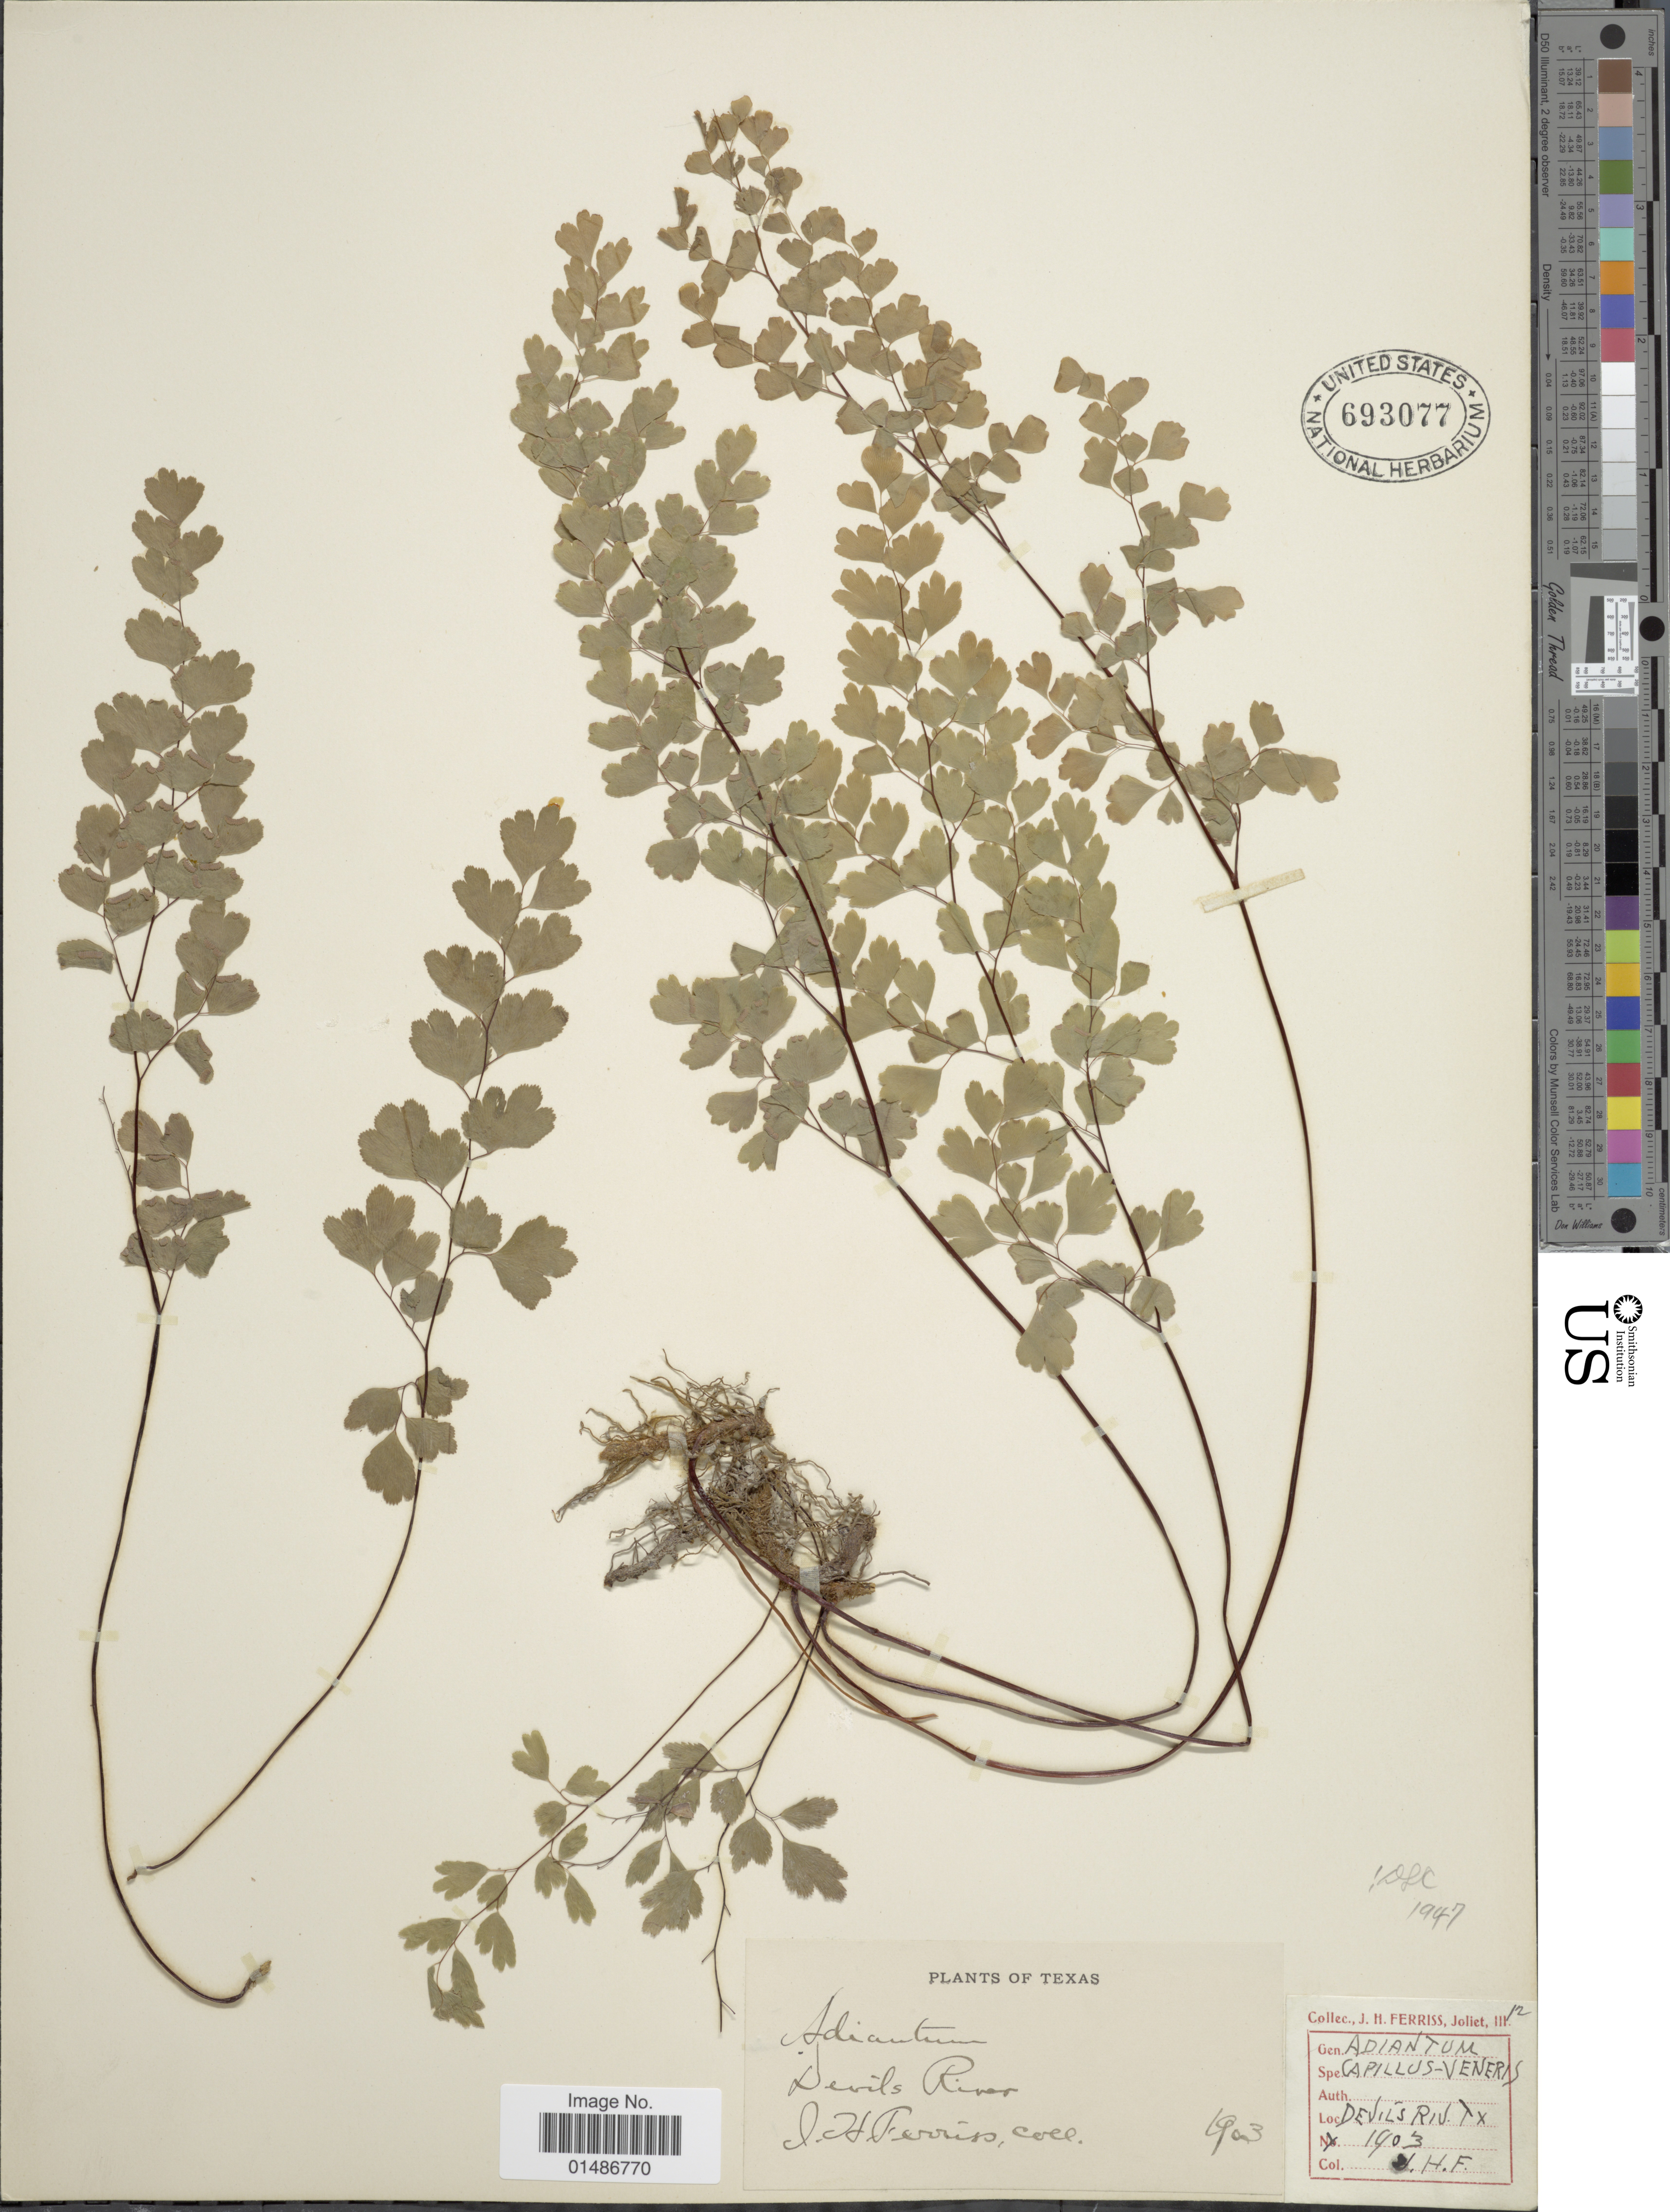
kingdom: Plantae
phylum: Tracheophyta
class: Polypodiopsida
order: Polypodiales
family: Pteridaceae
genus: Adiantum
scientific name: Adiantum capillus-veneris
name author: L.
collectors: J. Ferriss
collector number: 12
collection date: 1903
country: United States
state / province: Texas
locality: Devils River.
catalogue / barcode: US 693077